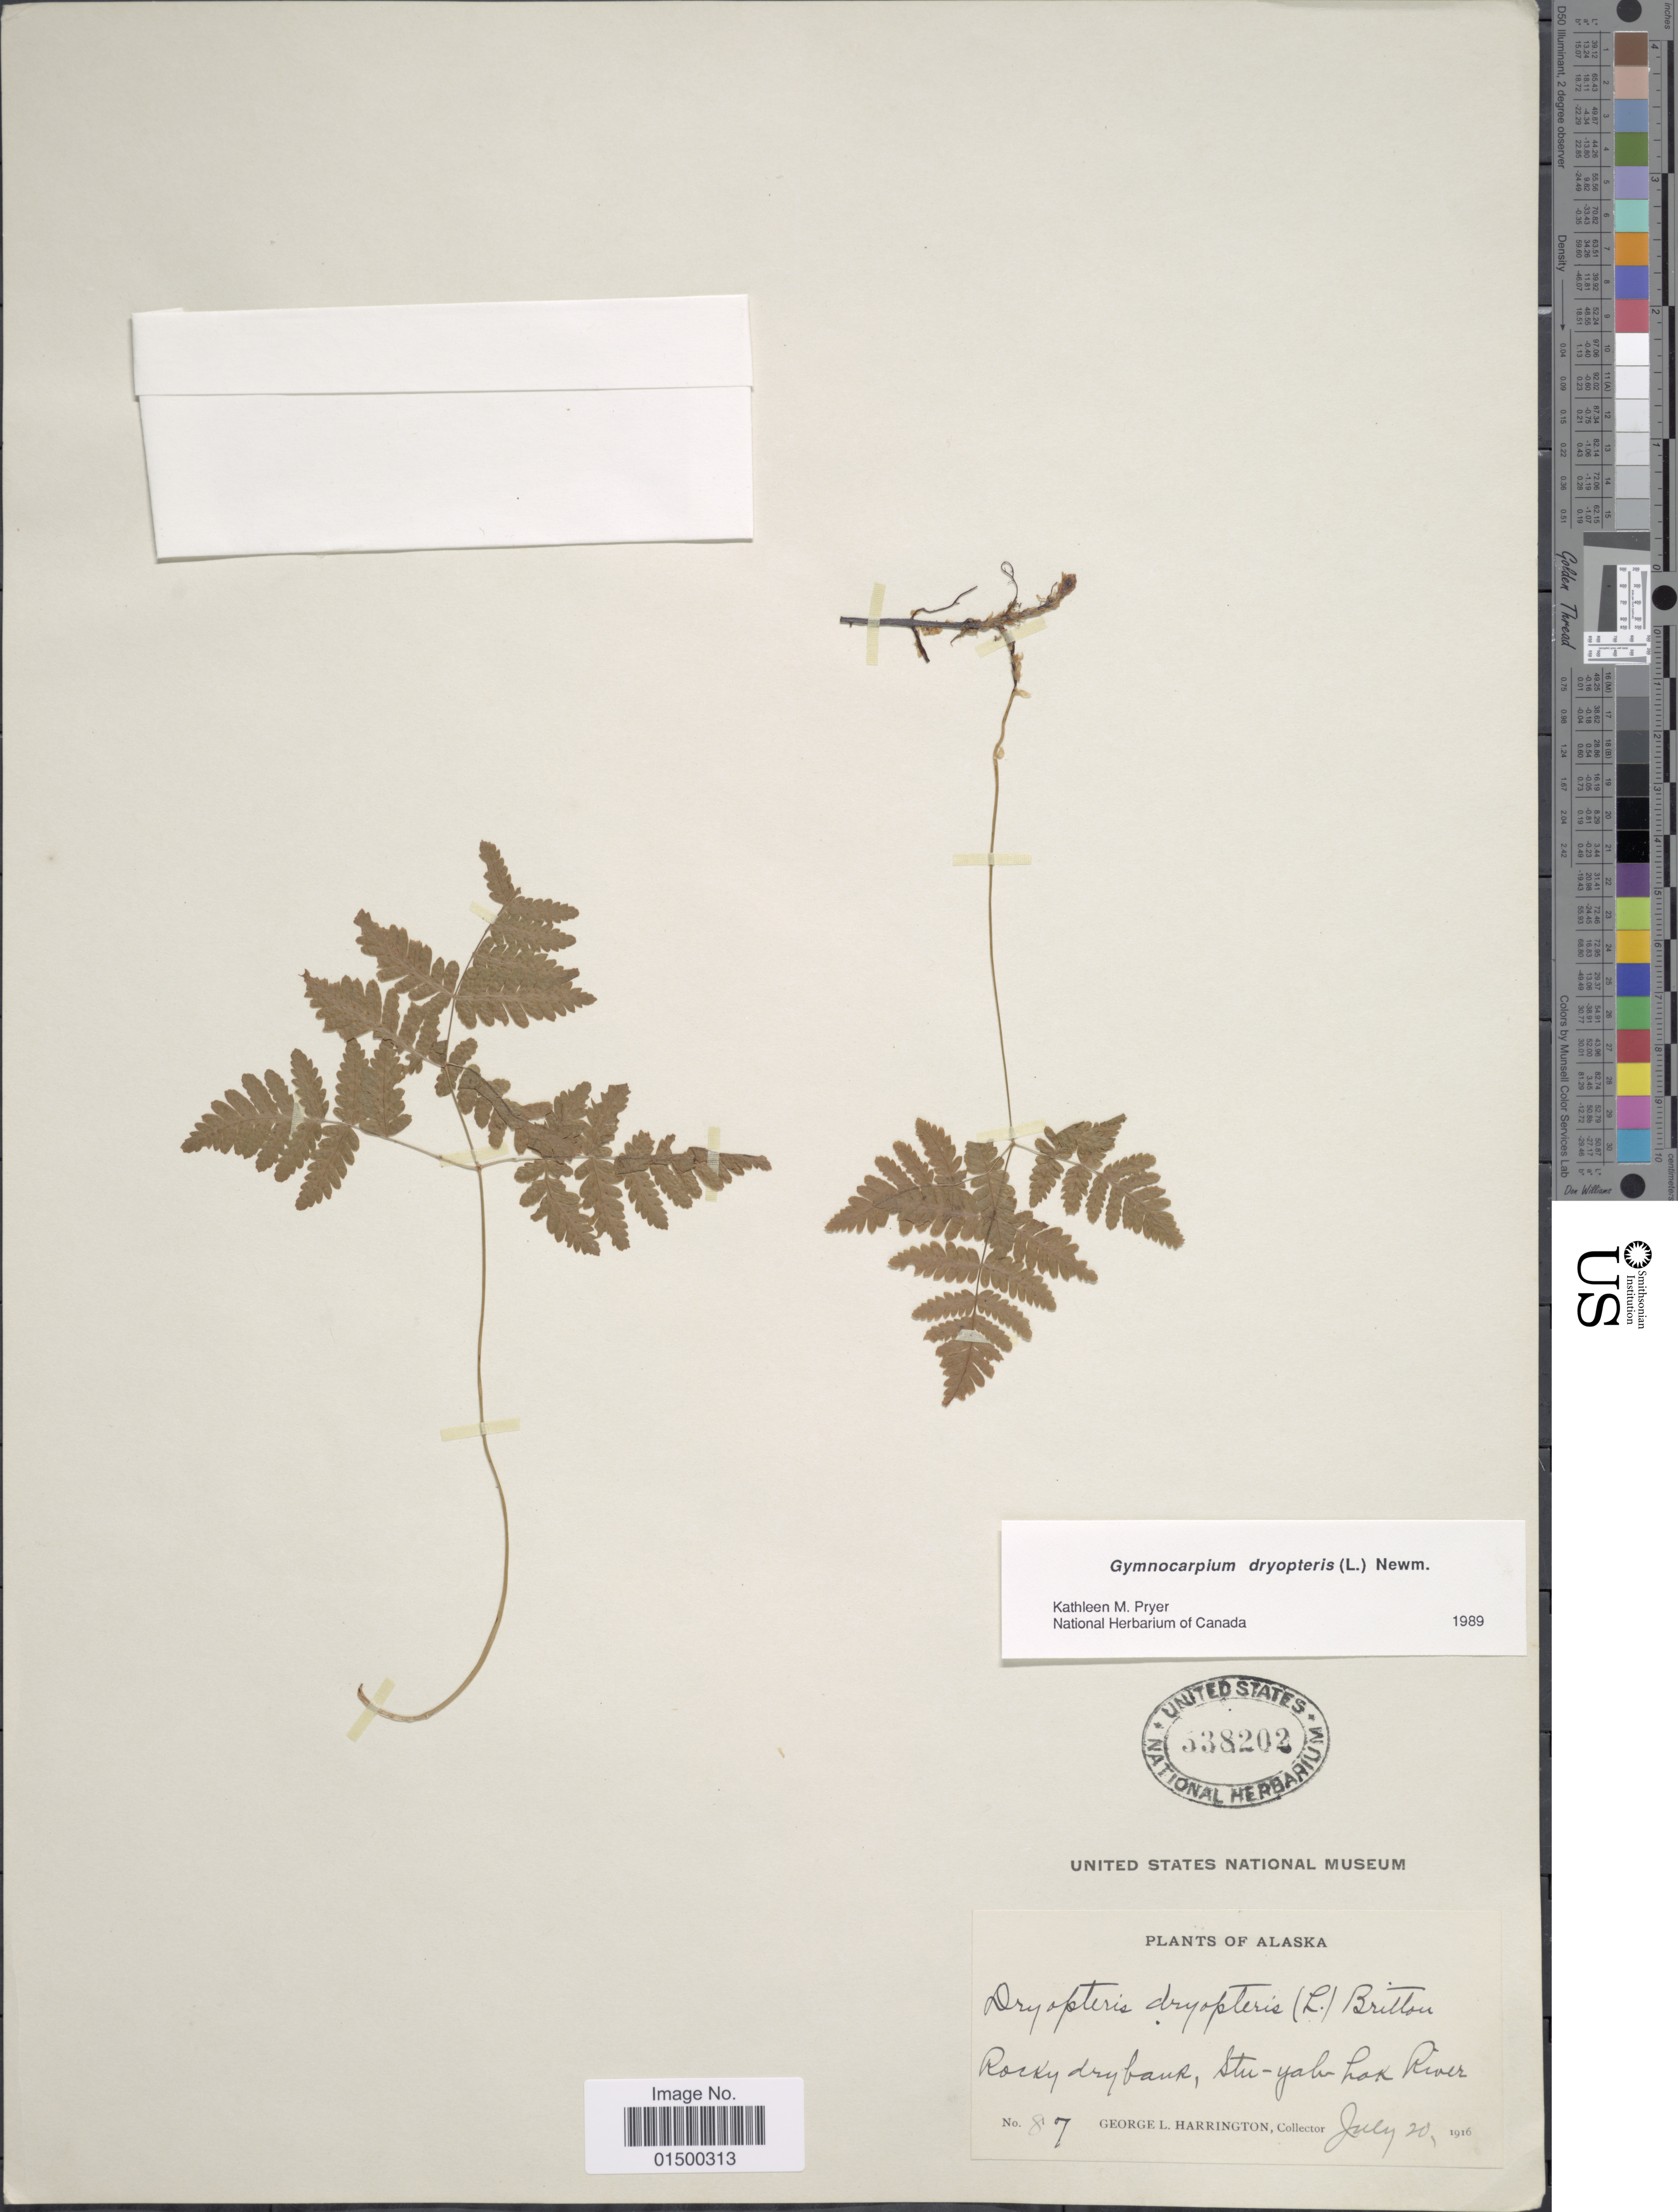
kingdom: Plantae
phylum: Tracheophyta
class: Polypodiopsida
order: Polypodiales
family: Cystopteridaceae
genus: Gymnocarpium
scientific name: Gymnocarpium dryopteris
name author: (L.) Newman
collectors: G. Harrington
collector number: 87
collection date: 1916-07-20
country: United States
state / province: Alaska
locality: Rocky dry bank, Stu-yah-hok River.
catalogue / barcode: US 338202